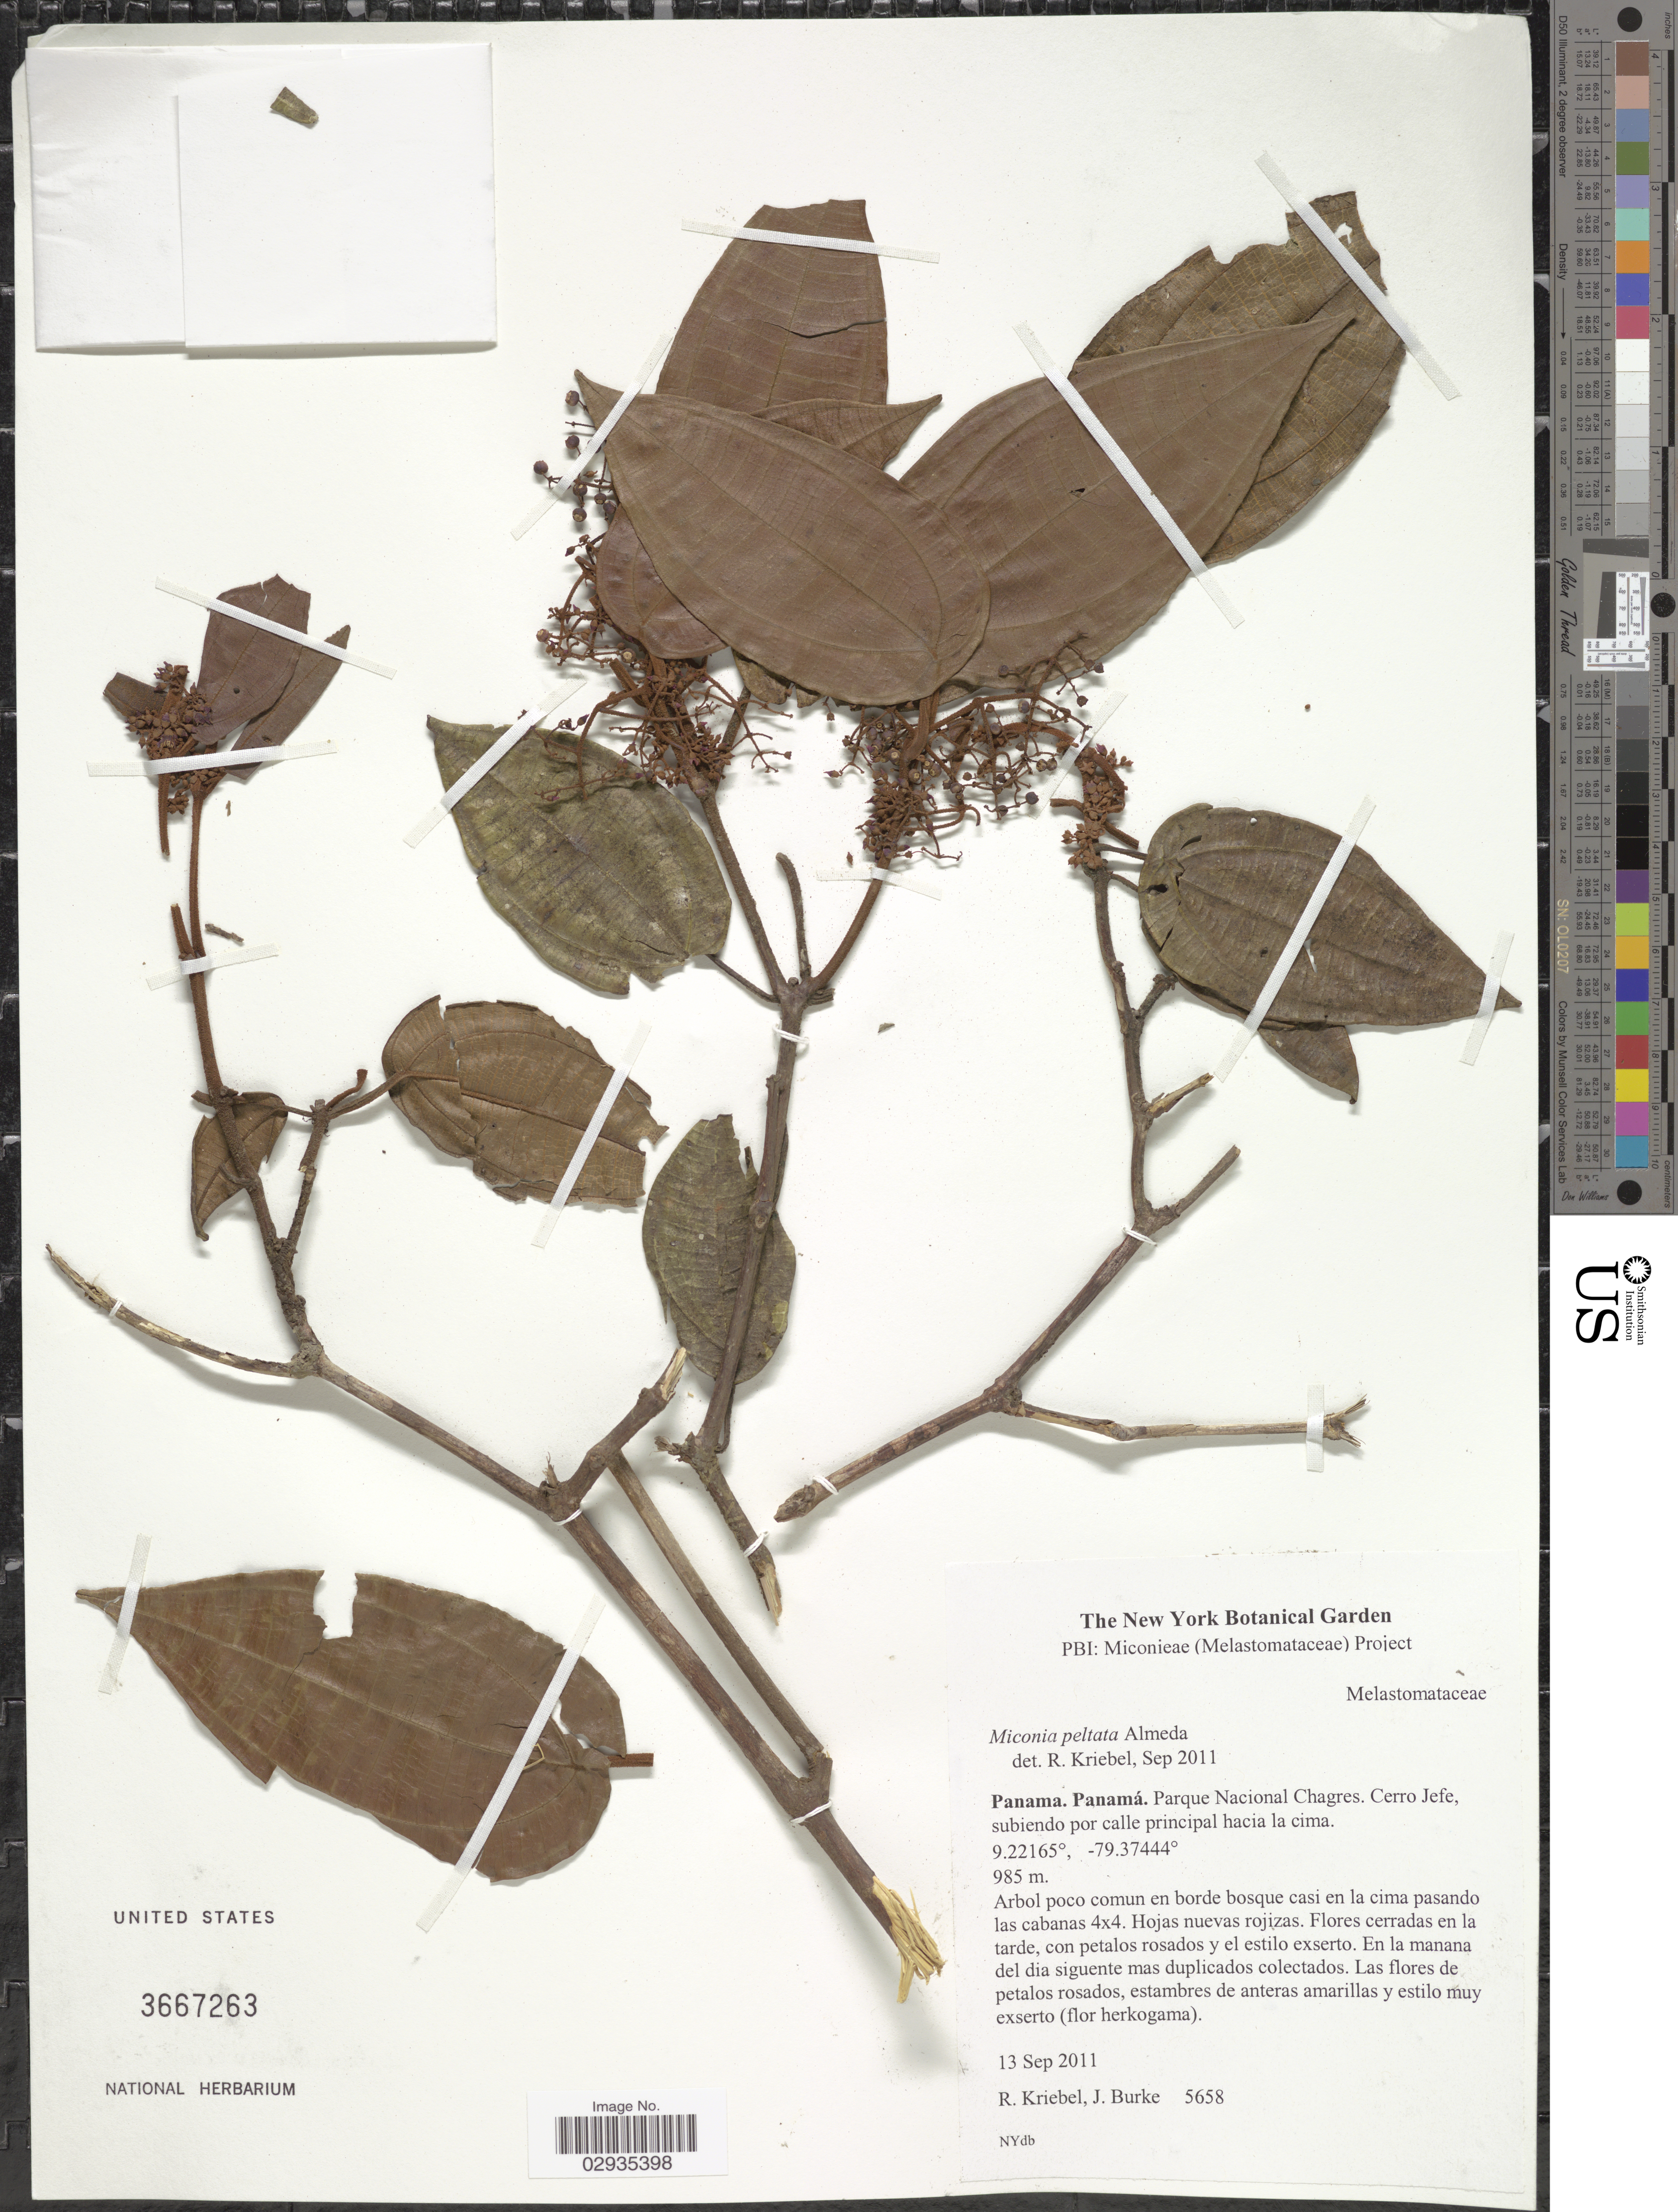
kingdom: Plantae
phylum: Tracheophyta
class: Magnoliopsida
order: Myrtales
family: Melastomataceae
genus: Miconia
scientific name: Miconia peltata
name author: Almeda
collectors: R. Kriebel & J. Burke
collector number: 5658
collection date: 2011-09-13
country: Panama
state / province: Panamá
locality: Parque Nacional Chagres, Cerro Jefe, subiendo por calle principal hacia la cima.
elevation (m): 985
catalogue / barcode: US 3667263